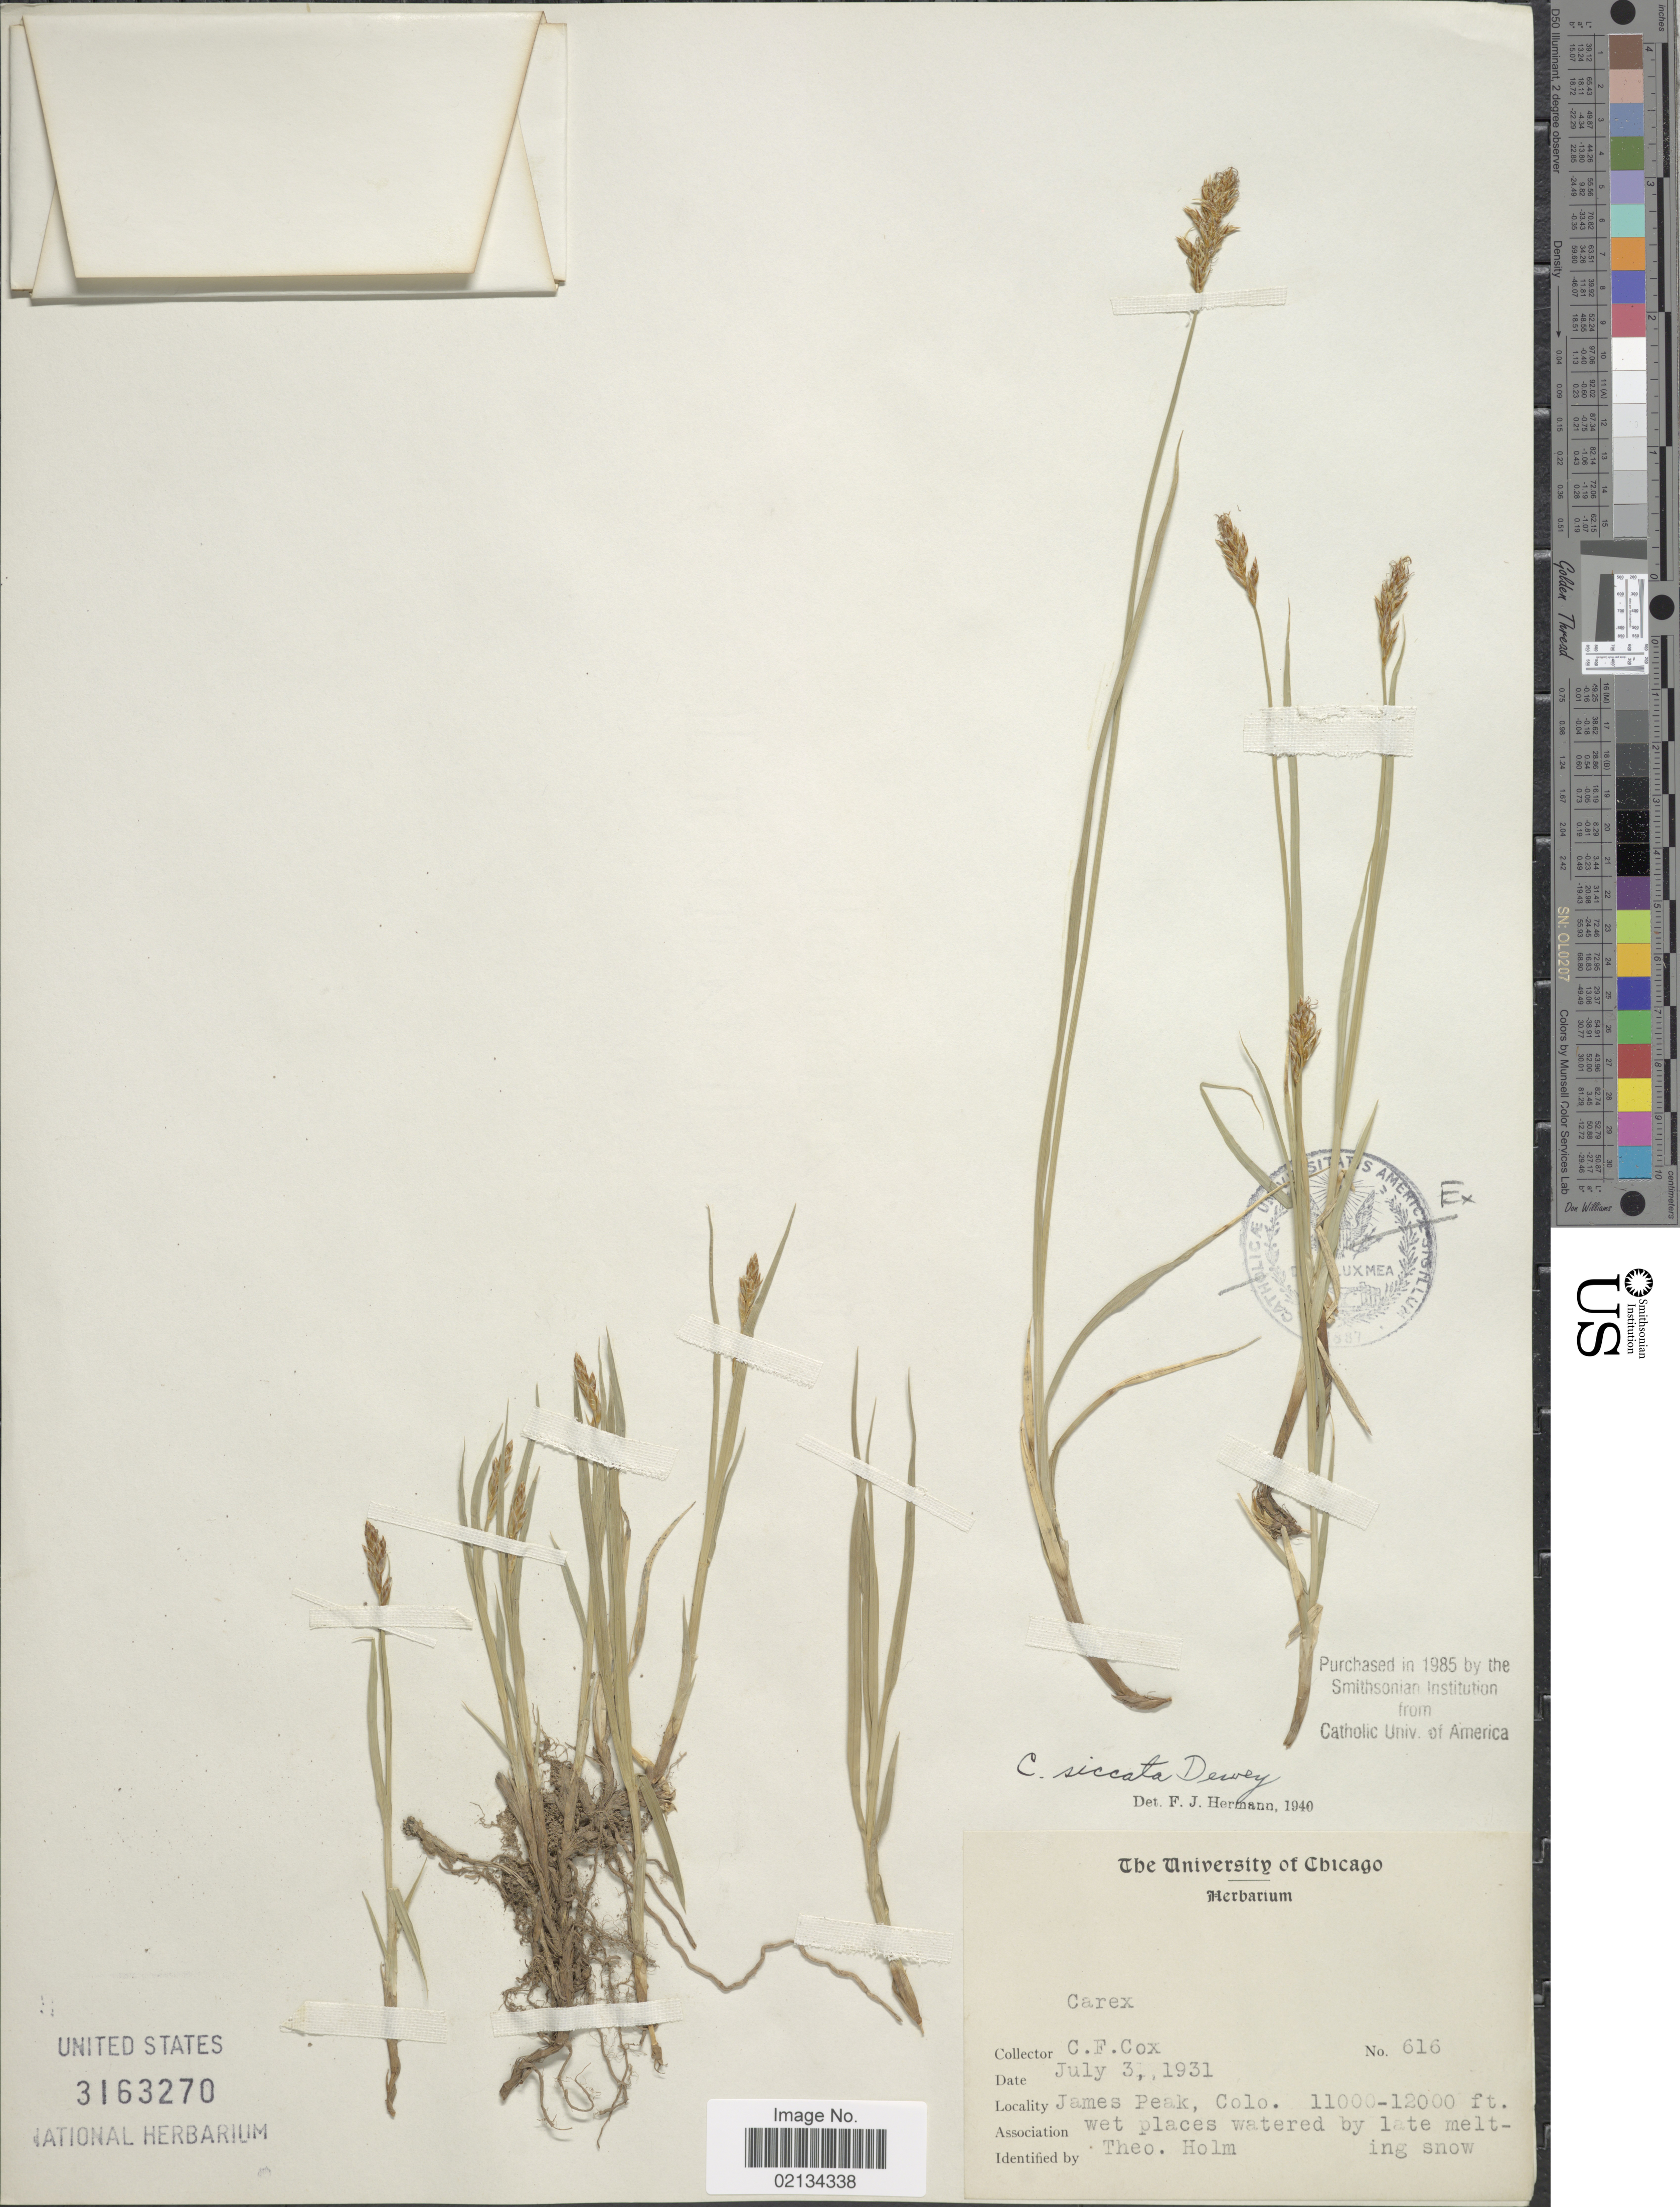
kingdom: Plantae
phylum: Tracheophyta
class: Liliopsida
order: Poales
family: Cyperaceae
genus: Carex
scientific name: Carex siccata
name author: Dewey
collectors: C. Cox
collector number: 616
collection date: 1931-07-03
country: United States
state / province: Colorado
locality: James Peak, wet places watered by late melting snow.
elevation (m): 3353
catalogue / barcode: US 3163270